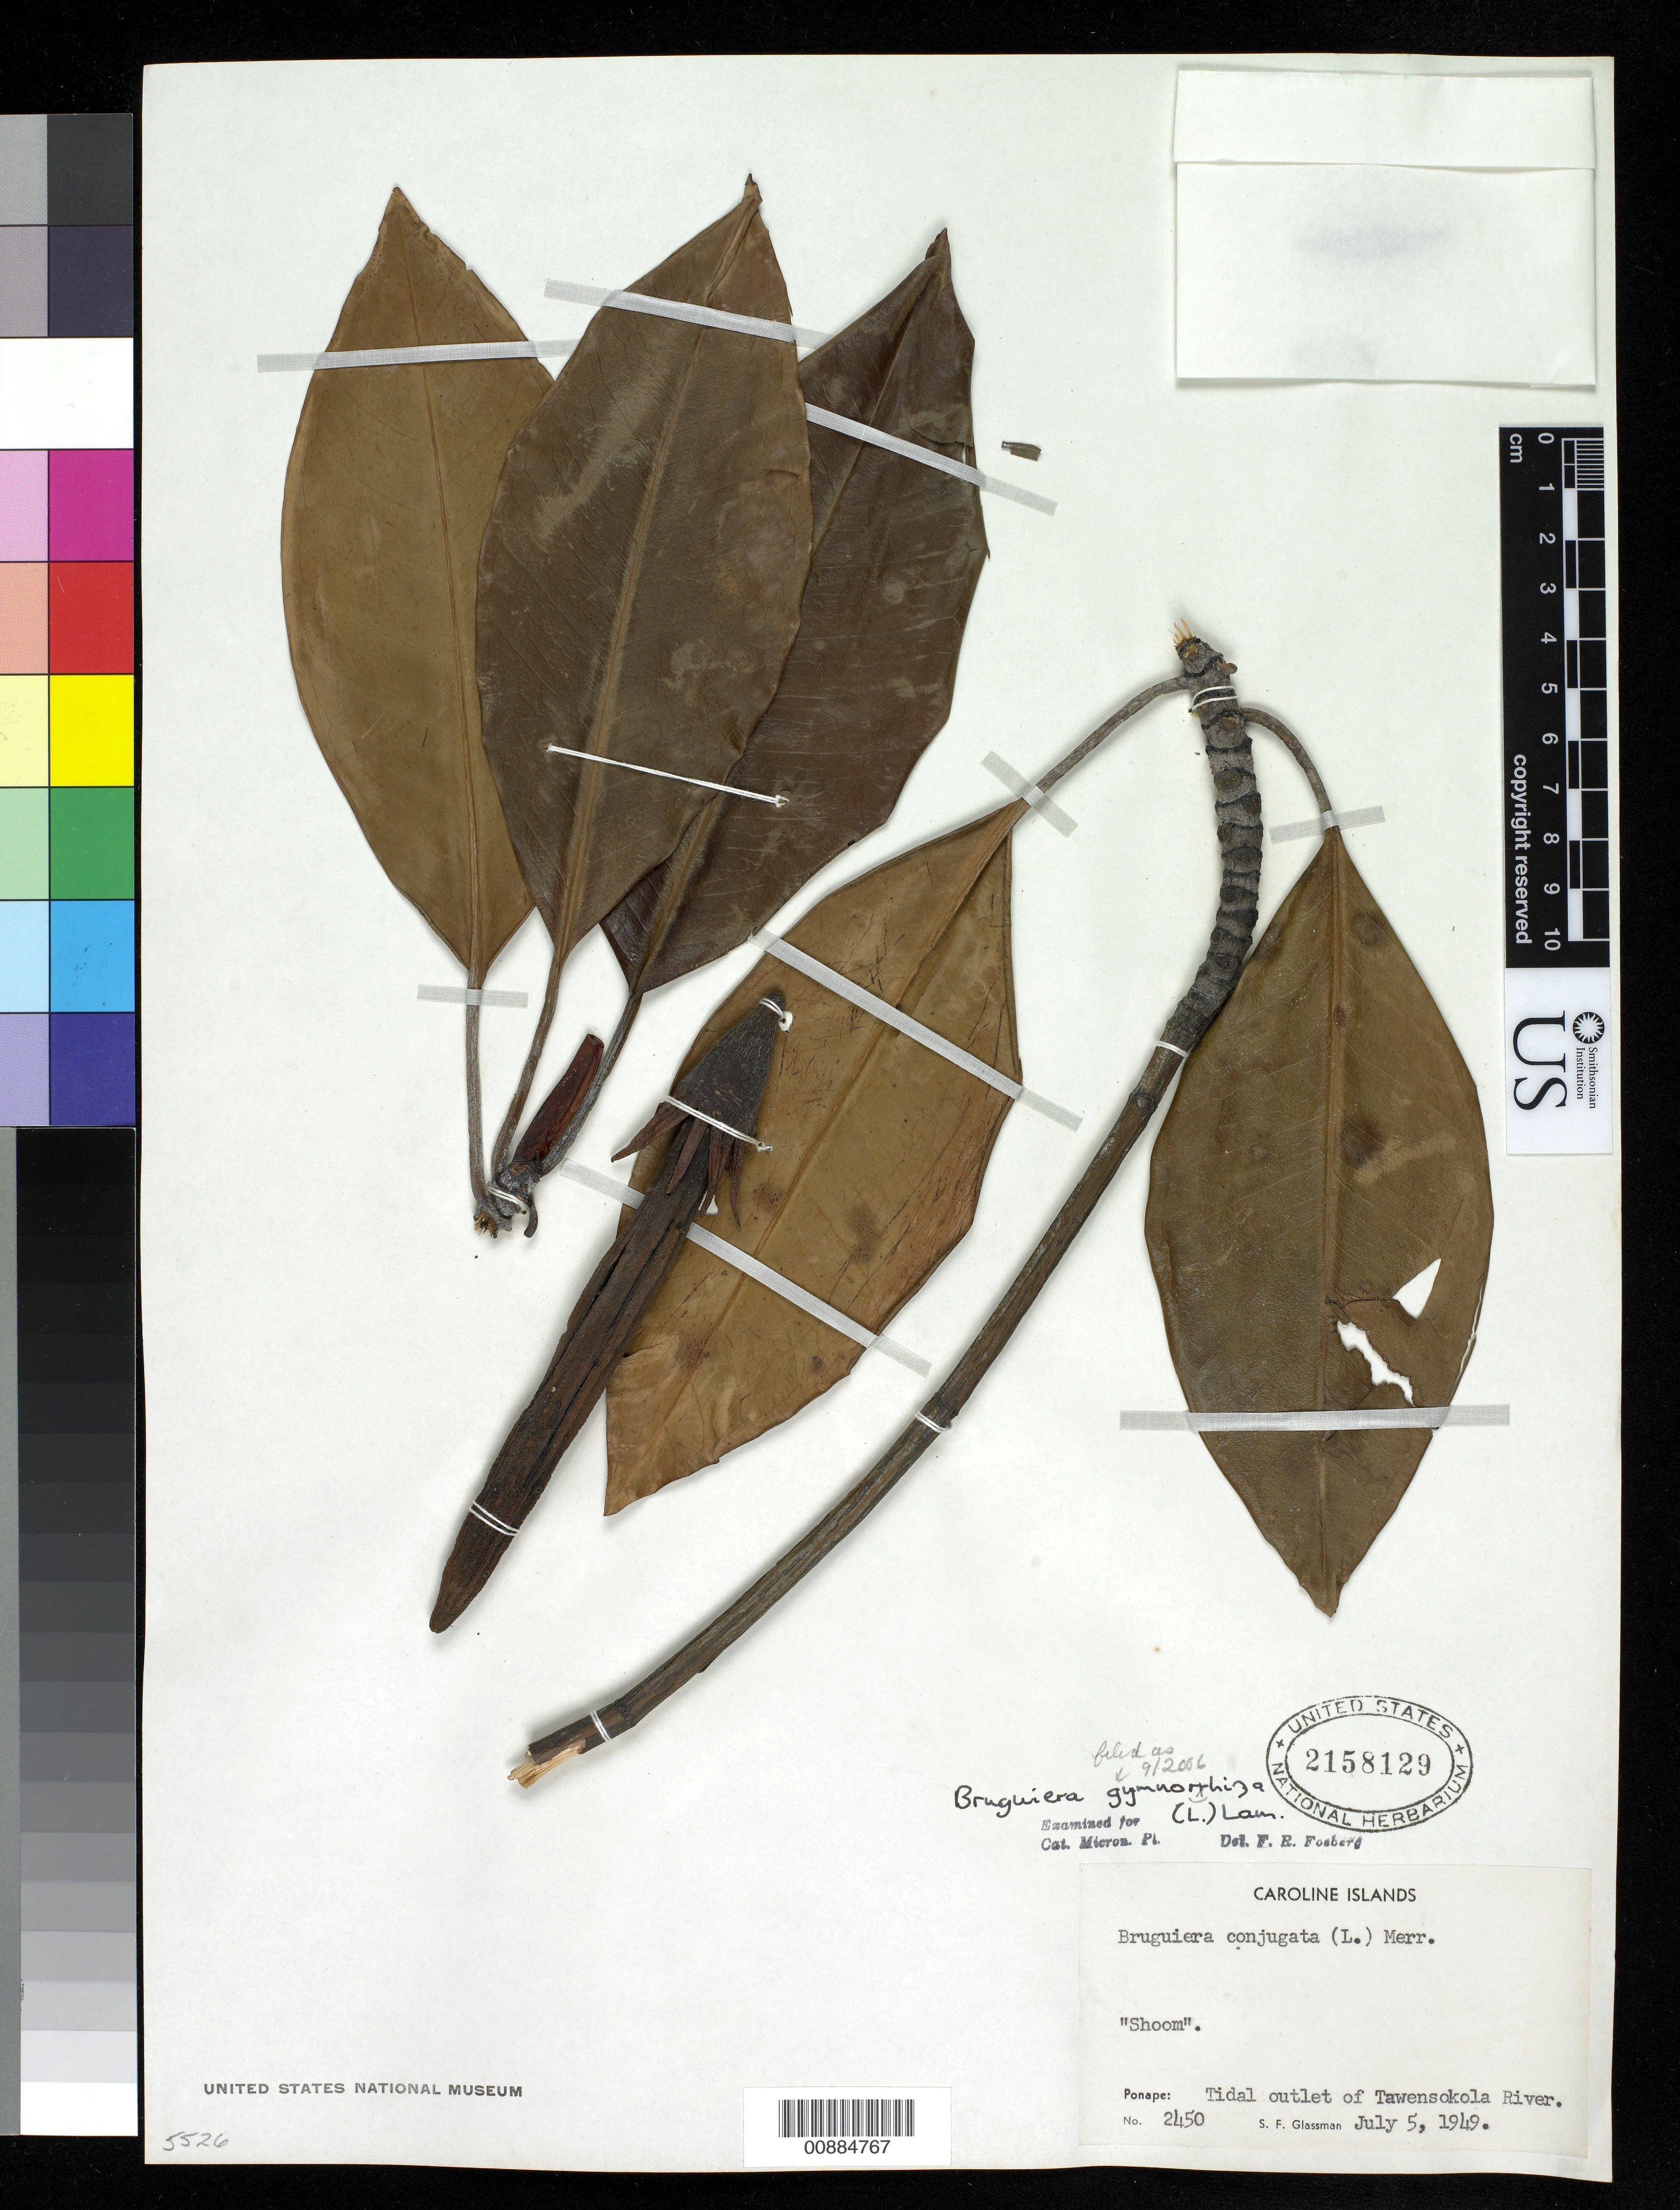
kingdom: Plantae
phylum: Tracheophyta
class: Magnoliopsida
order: Malpighiales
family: Rhizophoraceae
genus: Bruguiera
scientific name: Bruguiera gymnorhiza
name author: (L.) Savigny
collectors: S. F. Glassman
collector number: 2450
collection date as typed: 05 Jul 1949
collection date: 1949-07-05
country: Micronesia, Federated States of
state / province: Pohnpei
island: Pohnpei [Ponape]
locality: Tidal outlet of Tawensokola River.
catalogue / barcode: US 2158129